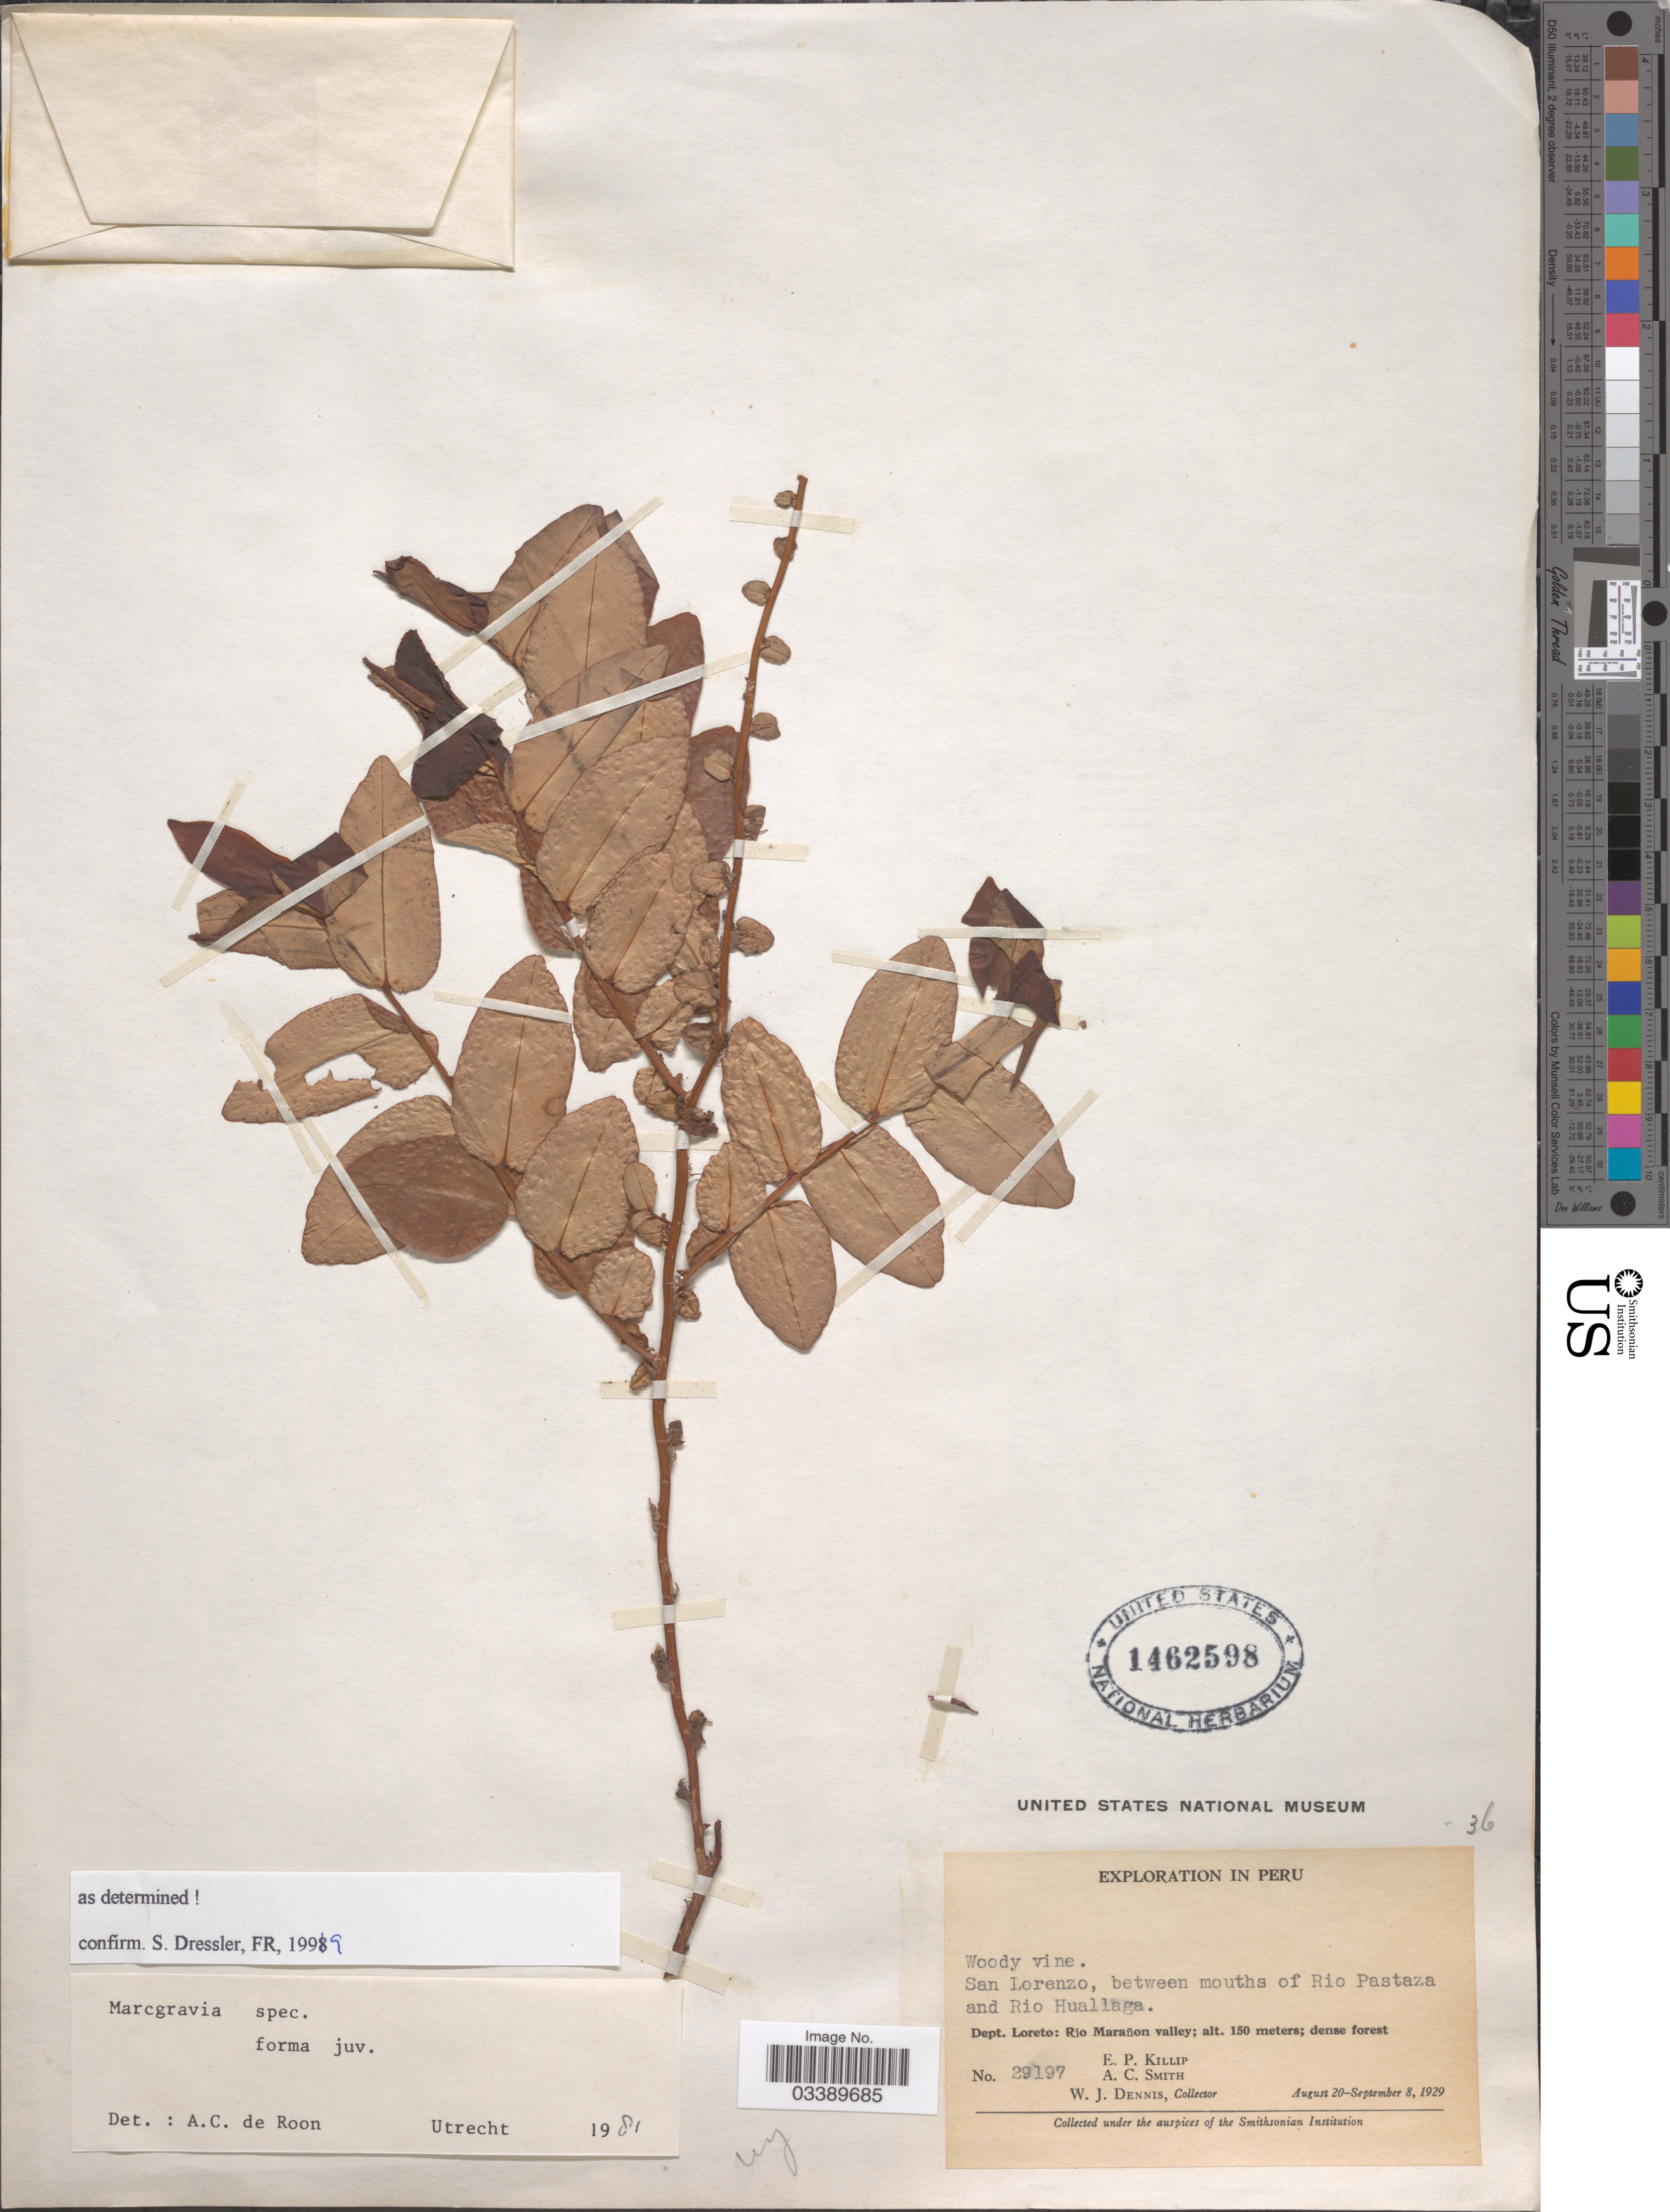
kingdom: Plantae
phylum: Tracheophyta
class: Magnoliopsida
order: Ericales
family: Marcgraviaceae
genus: Marcgravia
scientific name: Marcgravia sp.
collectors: E. P. Killip, A. C. Smith & W. J. Dennis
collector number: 29197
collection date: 1929-08-20/1929-09-08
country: Peru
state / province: Loreto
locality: San Lorenzo, between mouths of Rio Pastaza and Rio Huallaga. Dept. Loreto: Río Marañon valley.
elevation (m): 150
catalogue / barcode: US 1462598